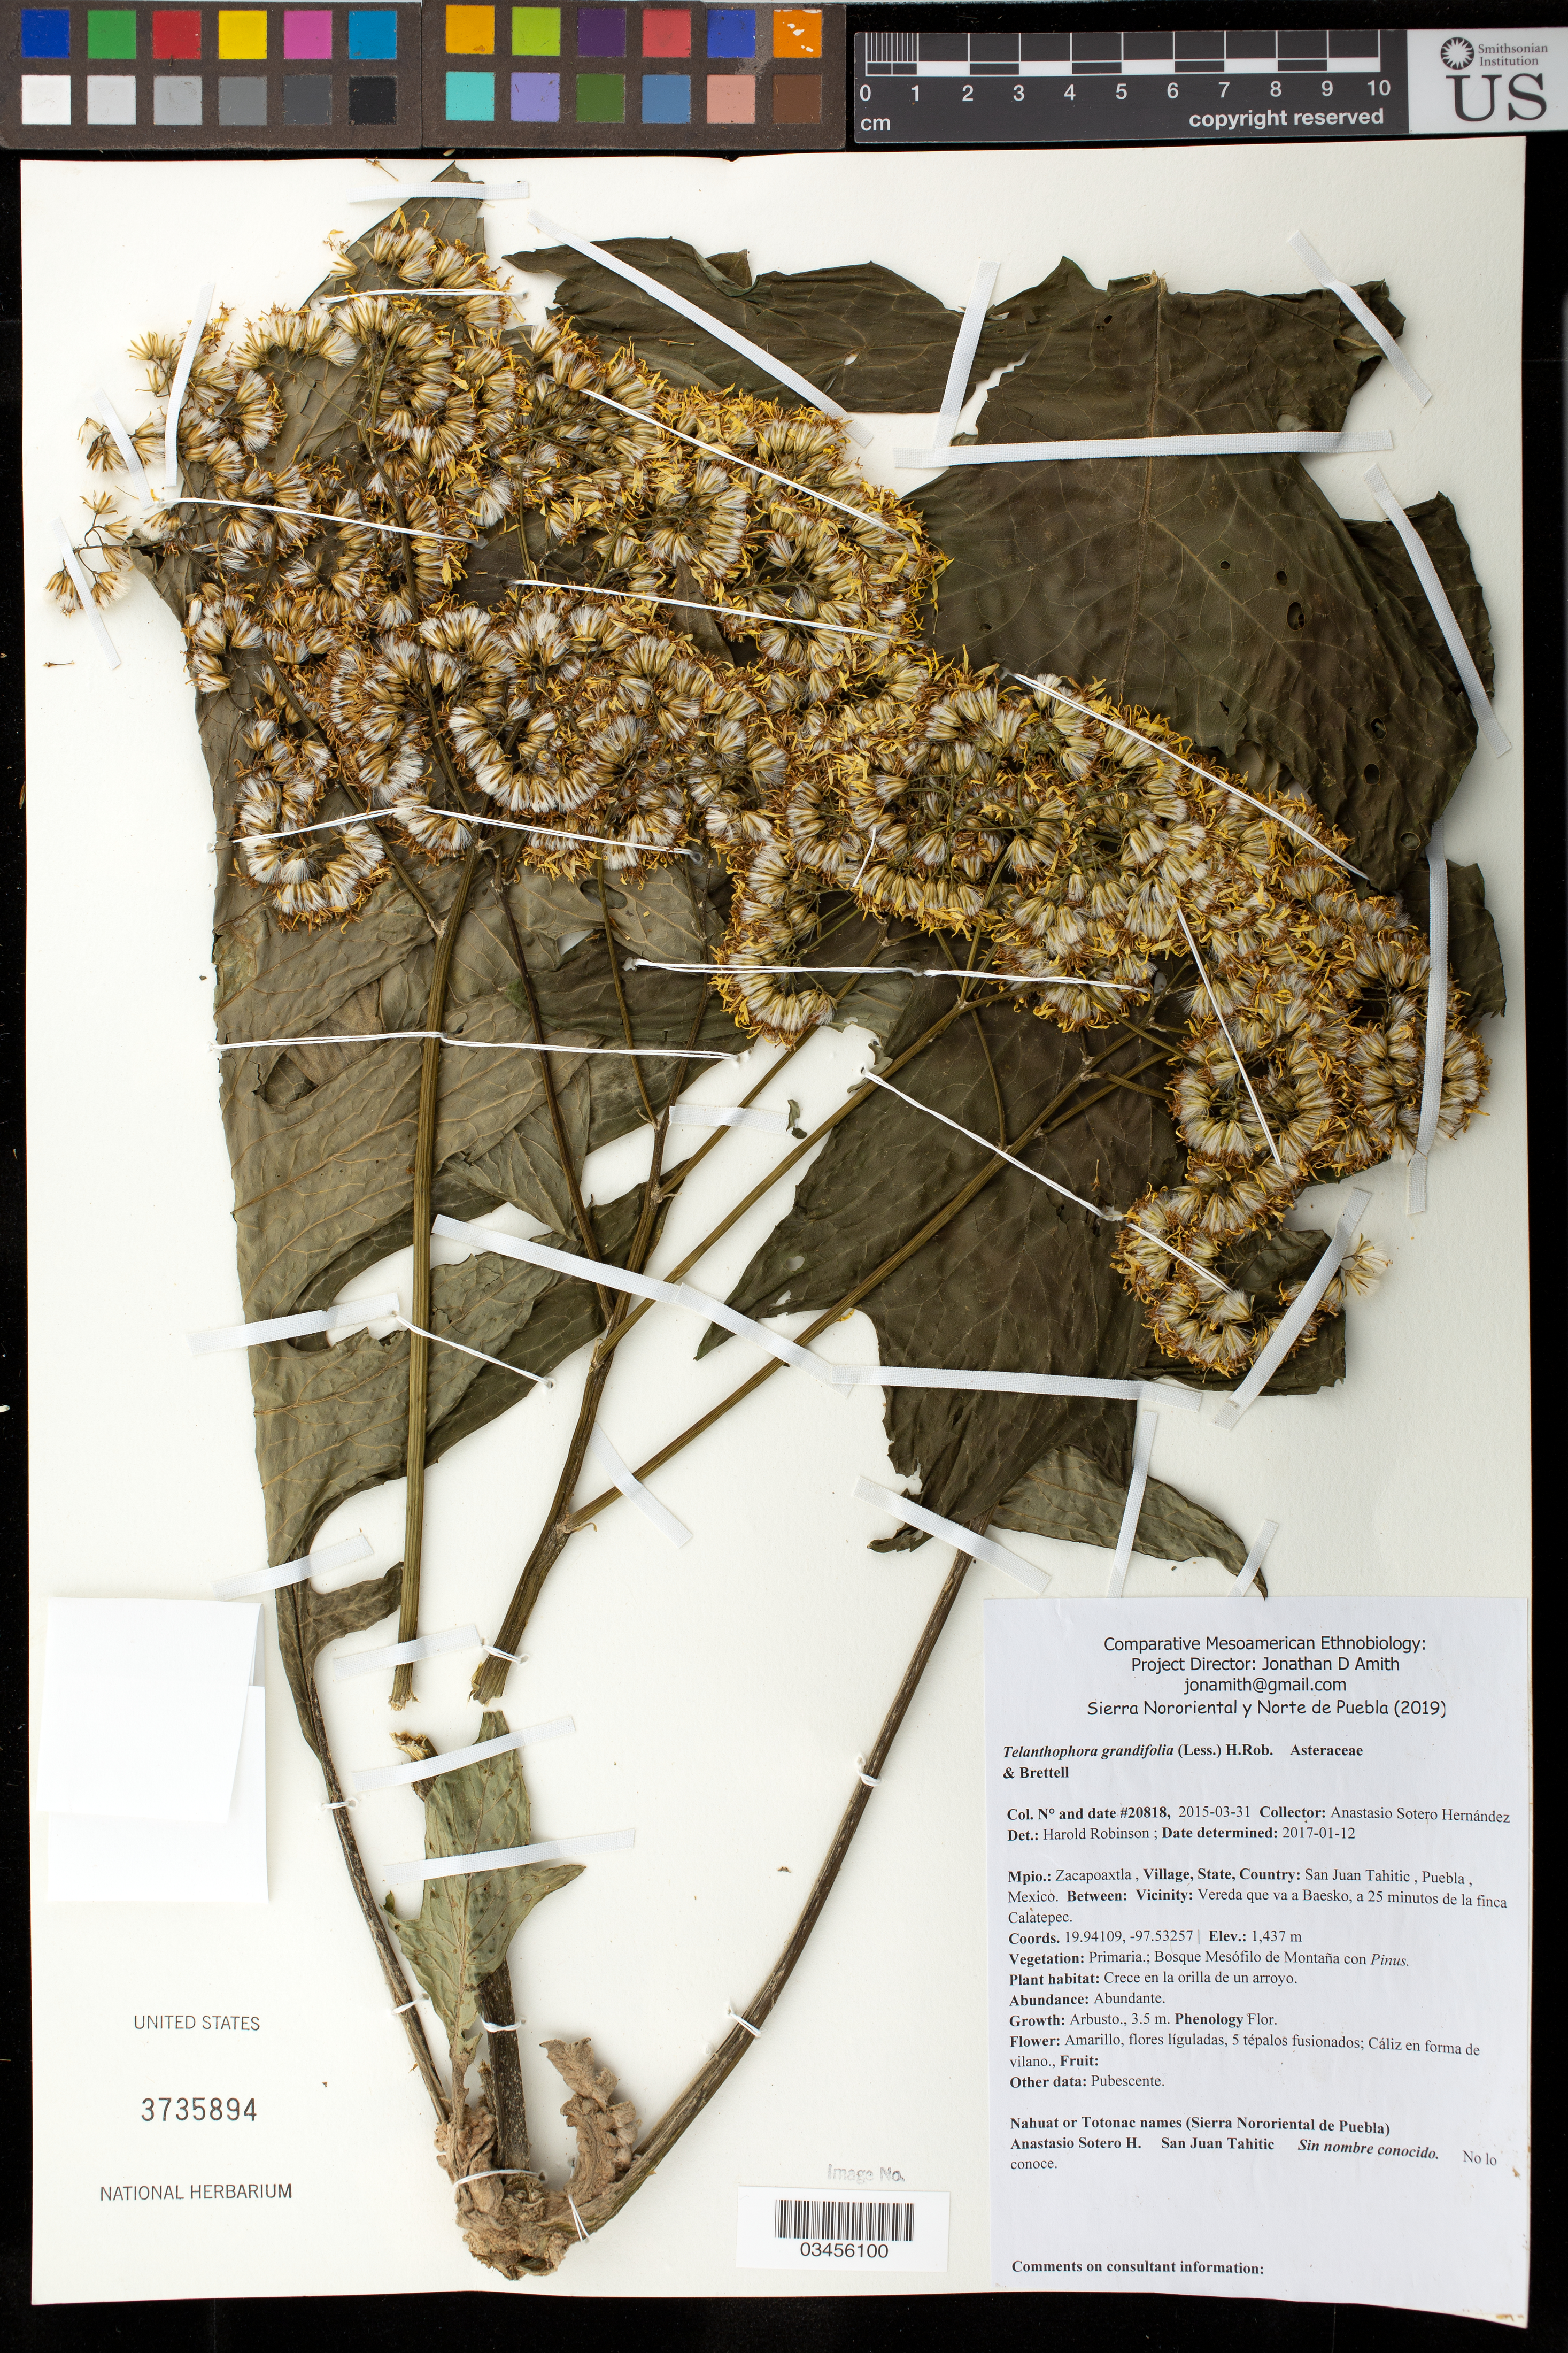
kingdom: Plantae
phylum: Tracheophyta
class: Magnoliopsida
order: Asterales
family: Asteraceae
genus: Telanthophora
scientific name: Telanthophora grandifolia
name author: (Less.) H. Rob. & Brettell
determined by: Robinson, Harold E., (US)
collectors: A. Sotero H.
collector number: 20818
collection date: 2015-03-31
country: México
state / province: Puebla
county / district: Zacapoaxtla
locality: PUEBLO: San Juan Tahitic; LOCALIDAD EXACTA: Vereda que va a Baesko, a 25 minutos de la finca Calatepec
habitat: Bosque mesófilo de montaña con Pinus | Crece en la orilla de un arroyo.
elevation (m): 1437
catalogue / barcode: US 3735894